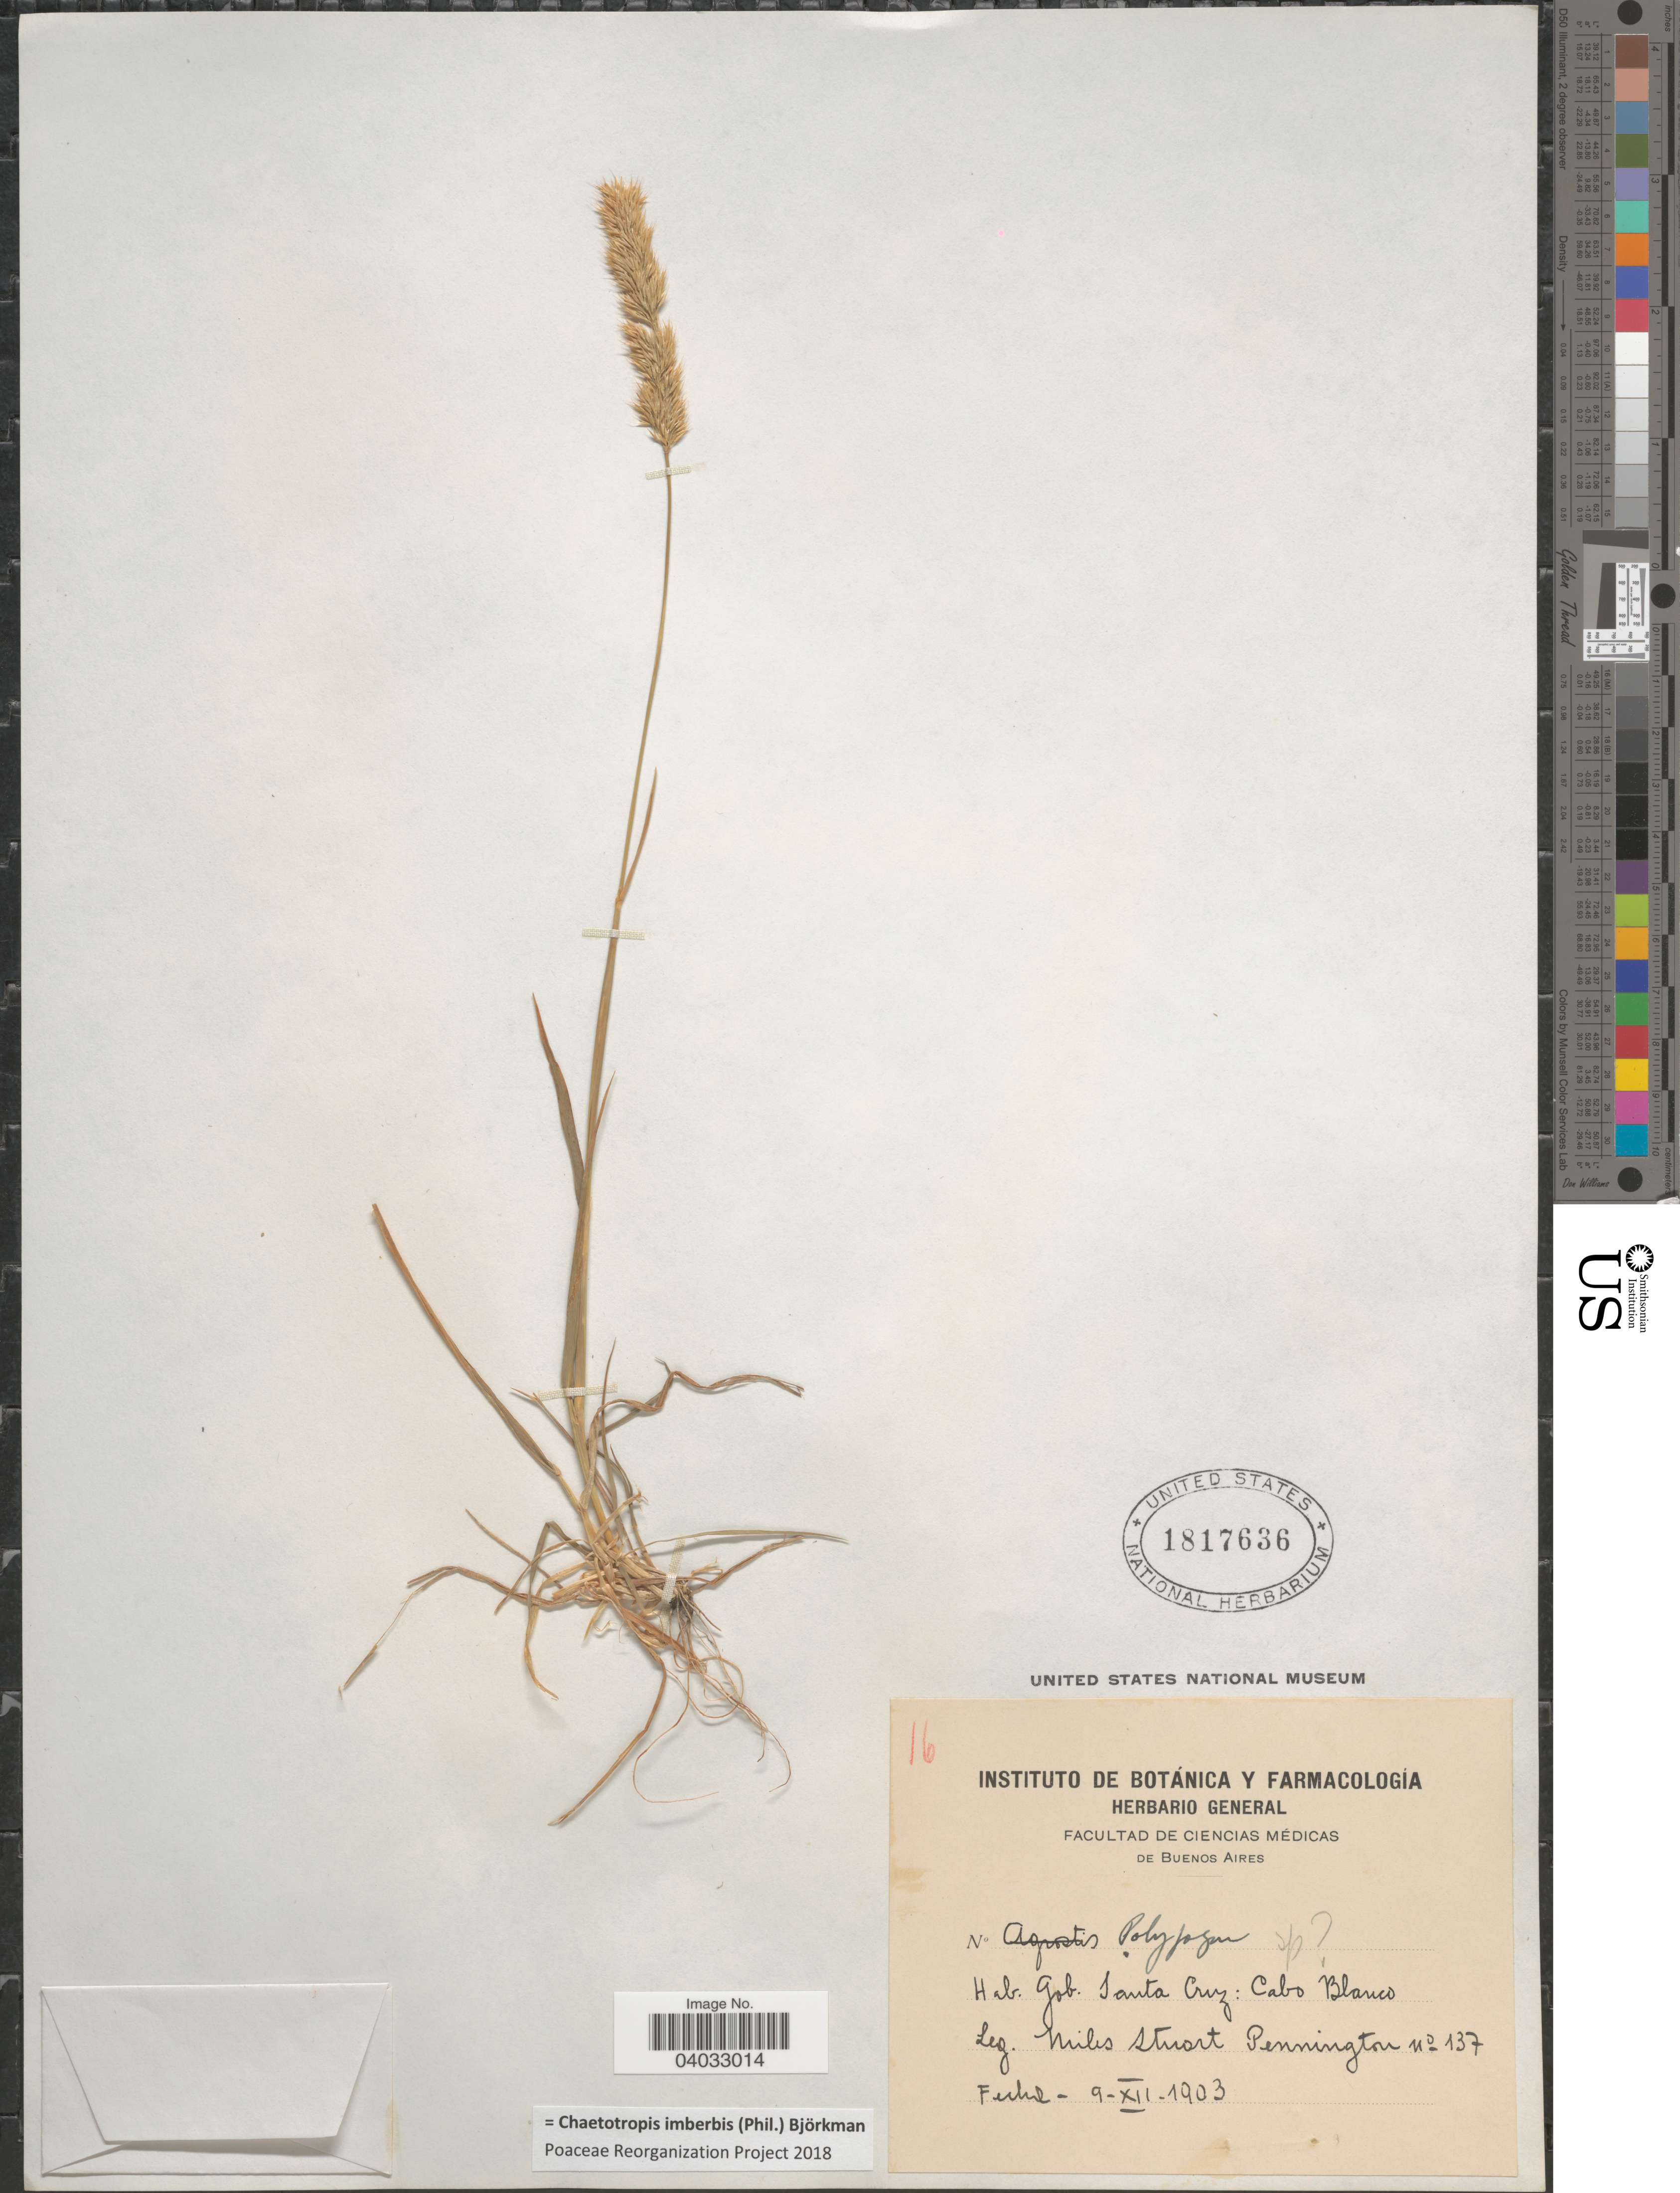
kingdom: Plantae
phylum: Tracheophyta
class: Liliopsida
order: Poales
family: Poaceae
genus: Chaetotropis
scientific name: Chaetotropis imberbis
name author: (Phil.) Björkman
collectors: M. Pennington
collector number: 137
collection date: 1903-12-09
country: Argentina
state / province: Santa Cruz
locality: Gob. Santa Cruz : Cabo Blanco.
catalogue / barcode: US 1817636